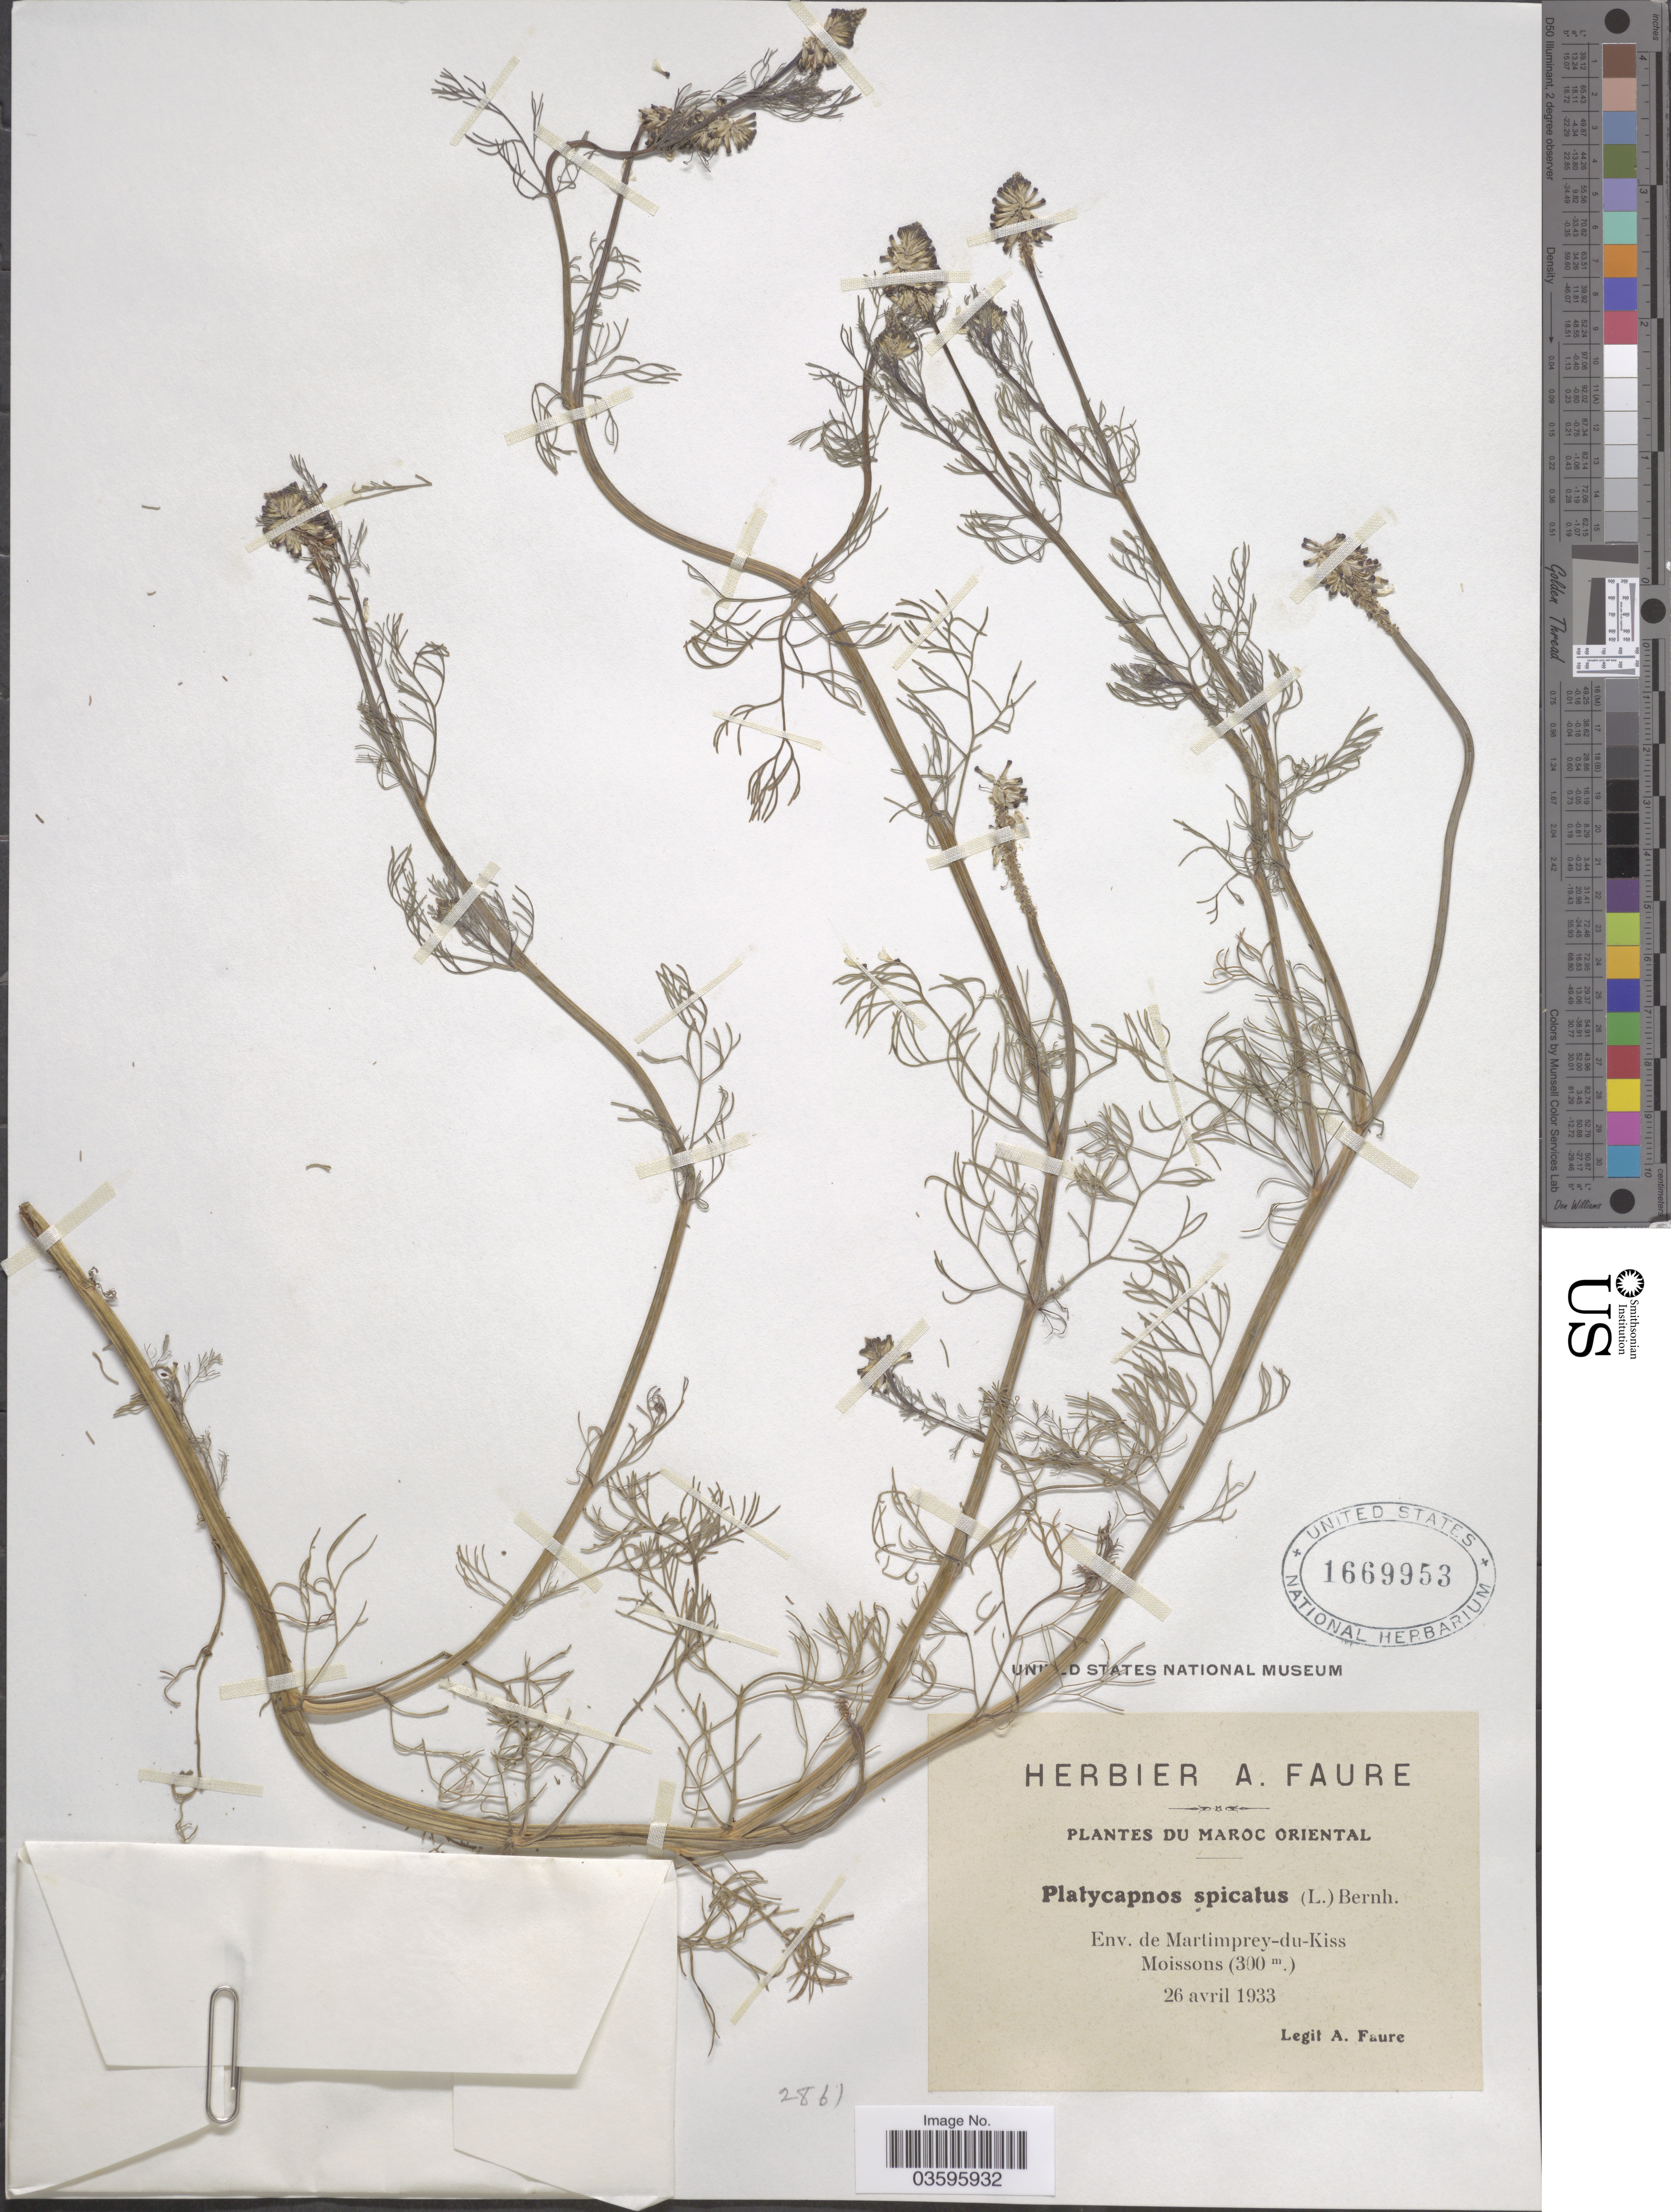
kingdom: Plantae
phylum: Tracheophyta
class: Magnoliopsida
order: Ranunculales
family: Papaveraceae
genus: Platycapnos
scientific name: Platycapnos spicatus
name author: (L.) Bernh.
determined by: Strong, M. T., (US), Smithsonian Institution - National Museum of Natural History (UNITED STATES)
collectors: A. Faure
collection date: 1933-04-26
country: Morocco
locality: Maroc Oriental. Env. de Martimprey-du-kiss. Moissons.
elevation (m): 300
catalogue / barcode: US 1669953